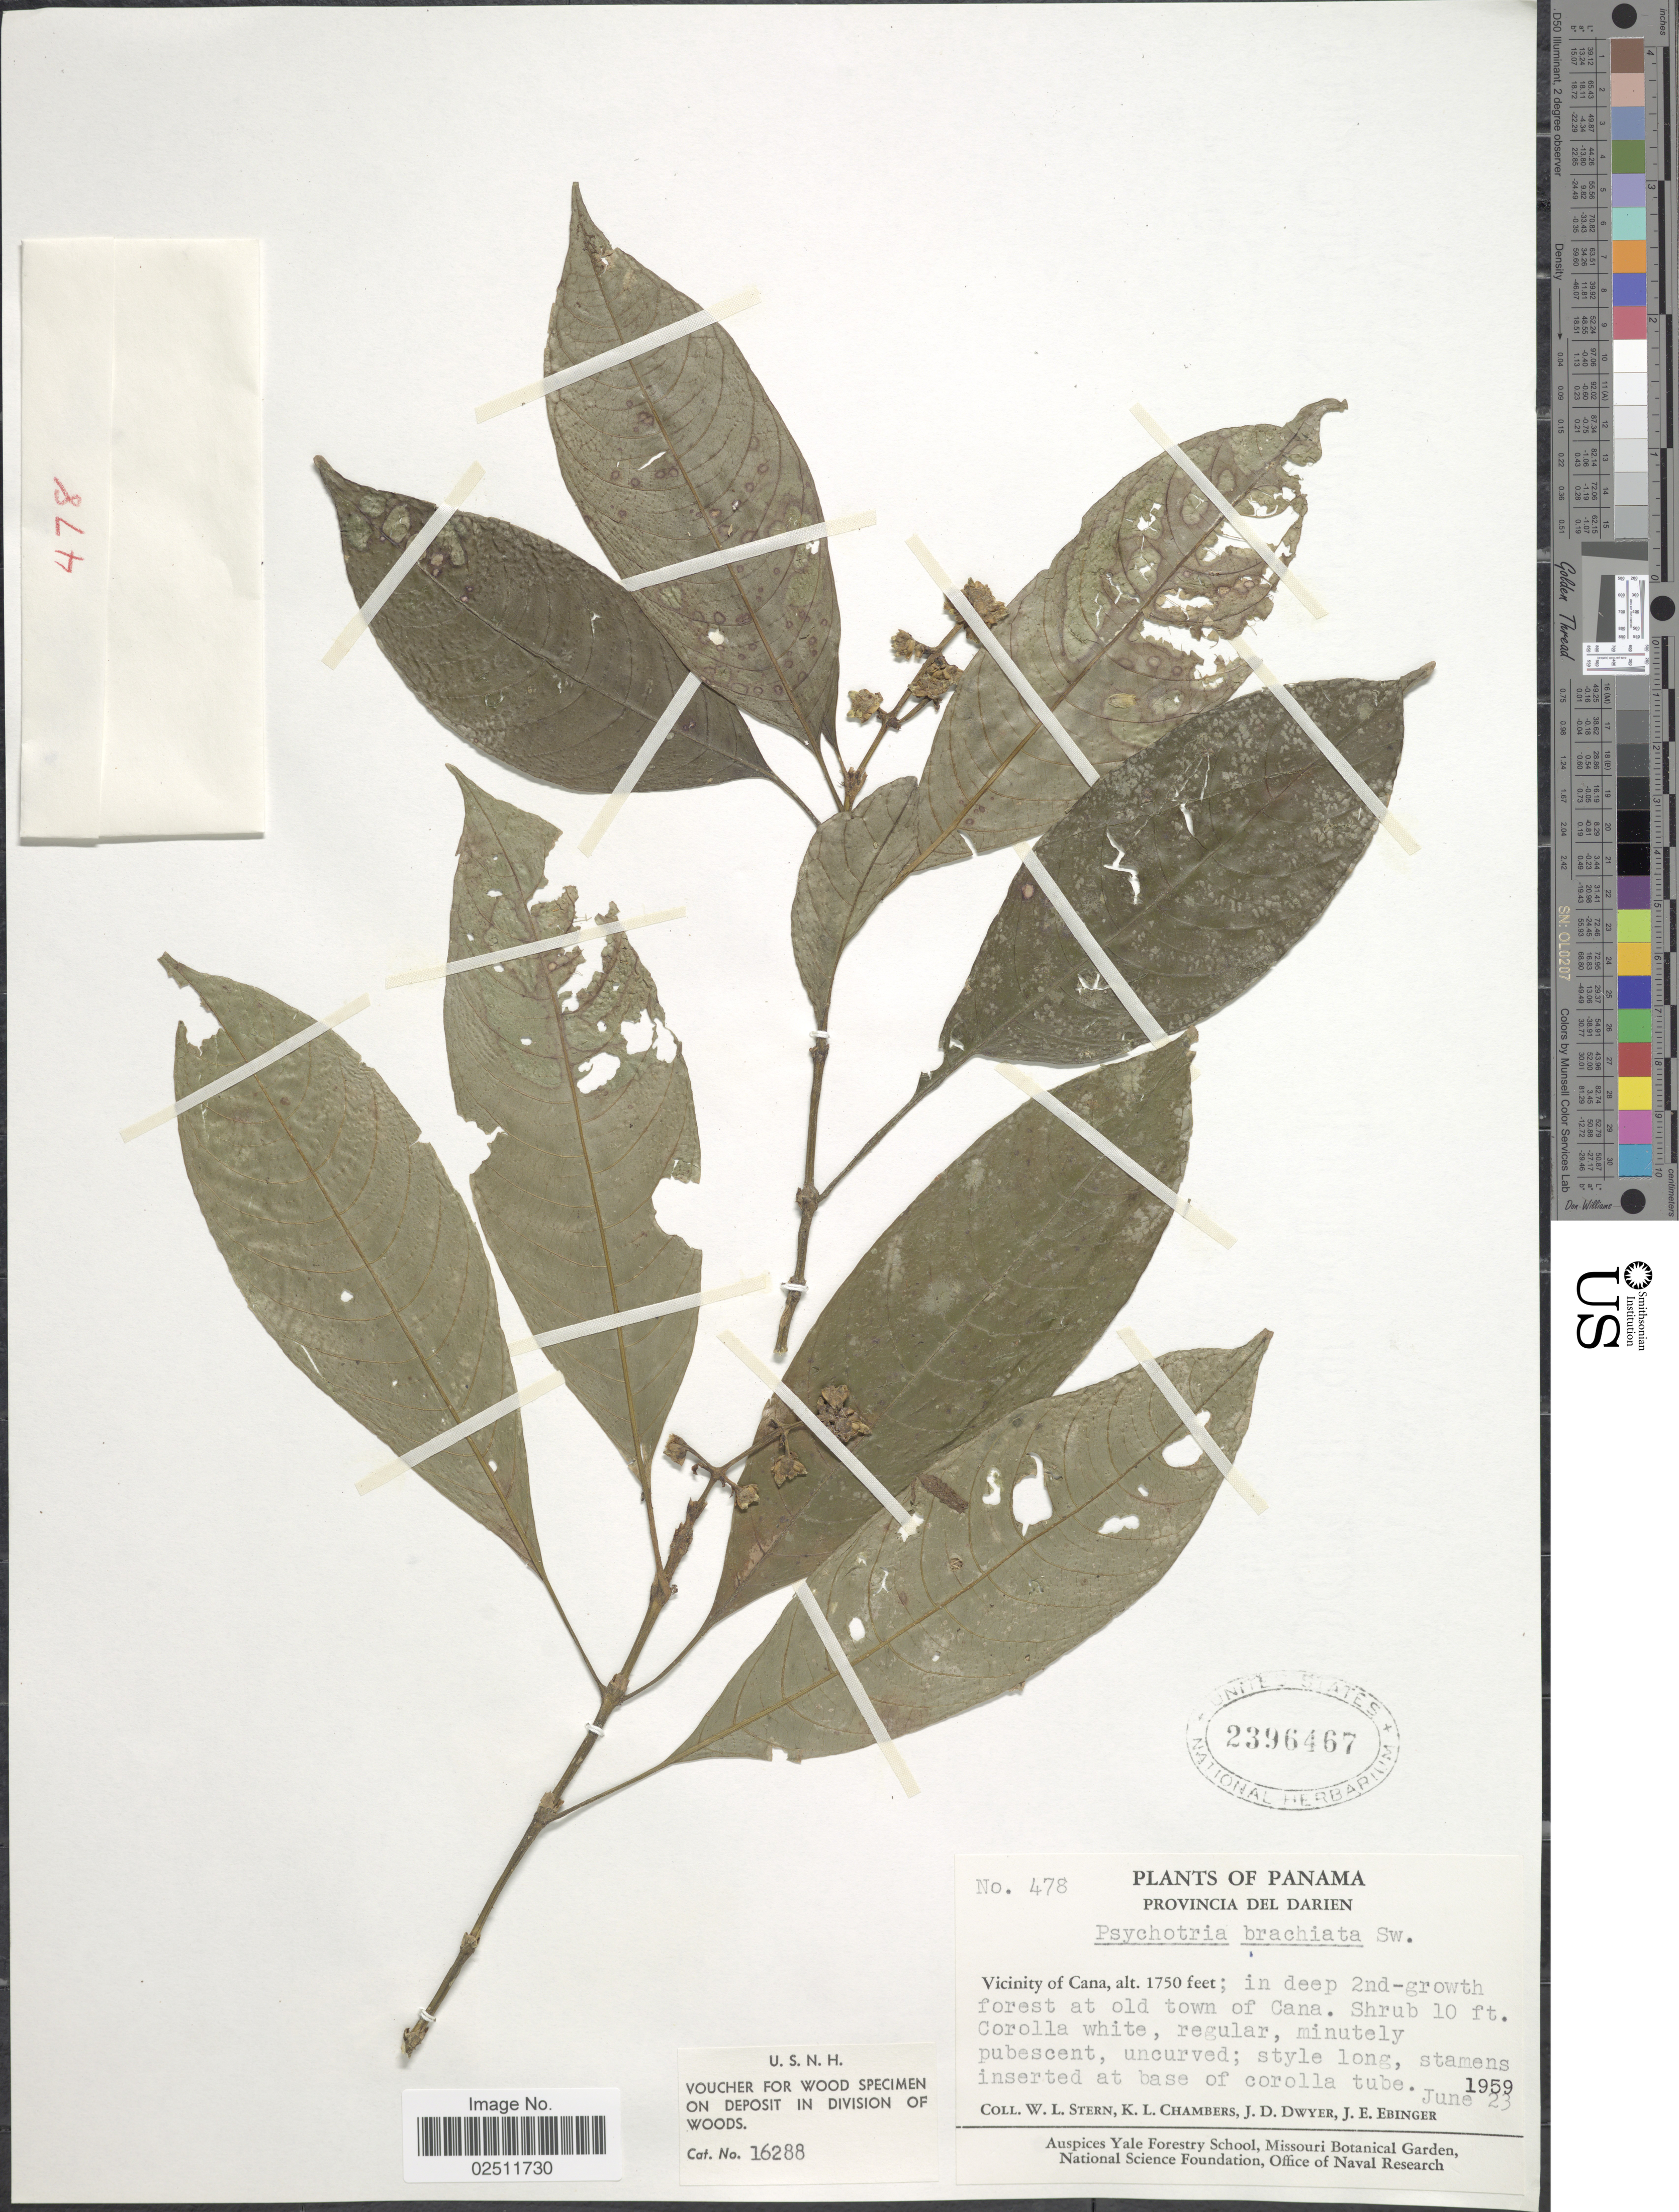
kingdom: Plantae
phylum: Tracheophyta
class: Magnoliopsida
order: Gentianales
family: Rubiaceae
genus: Psychotria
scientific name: Psychotria brachiata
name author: Sw.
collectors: W. L. Stern, K. Chambers, J. D. Dwyer & J. Ebinger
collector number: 478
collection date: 1959-06-23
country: Panama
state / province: Darién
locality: Vicinity of Cana. Forest at old town of Cana.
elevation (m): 533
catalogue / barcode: US 2396467